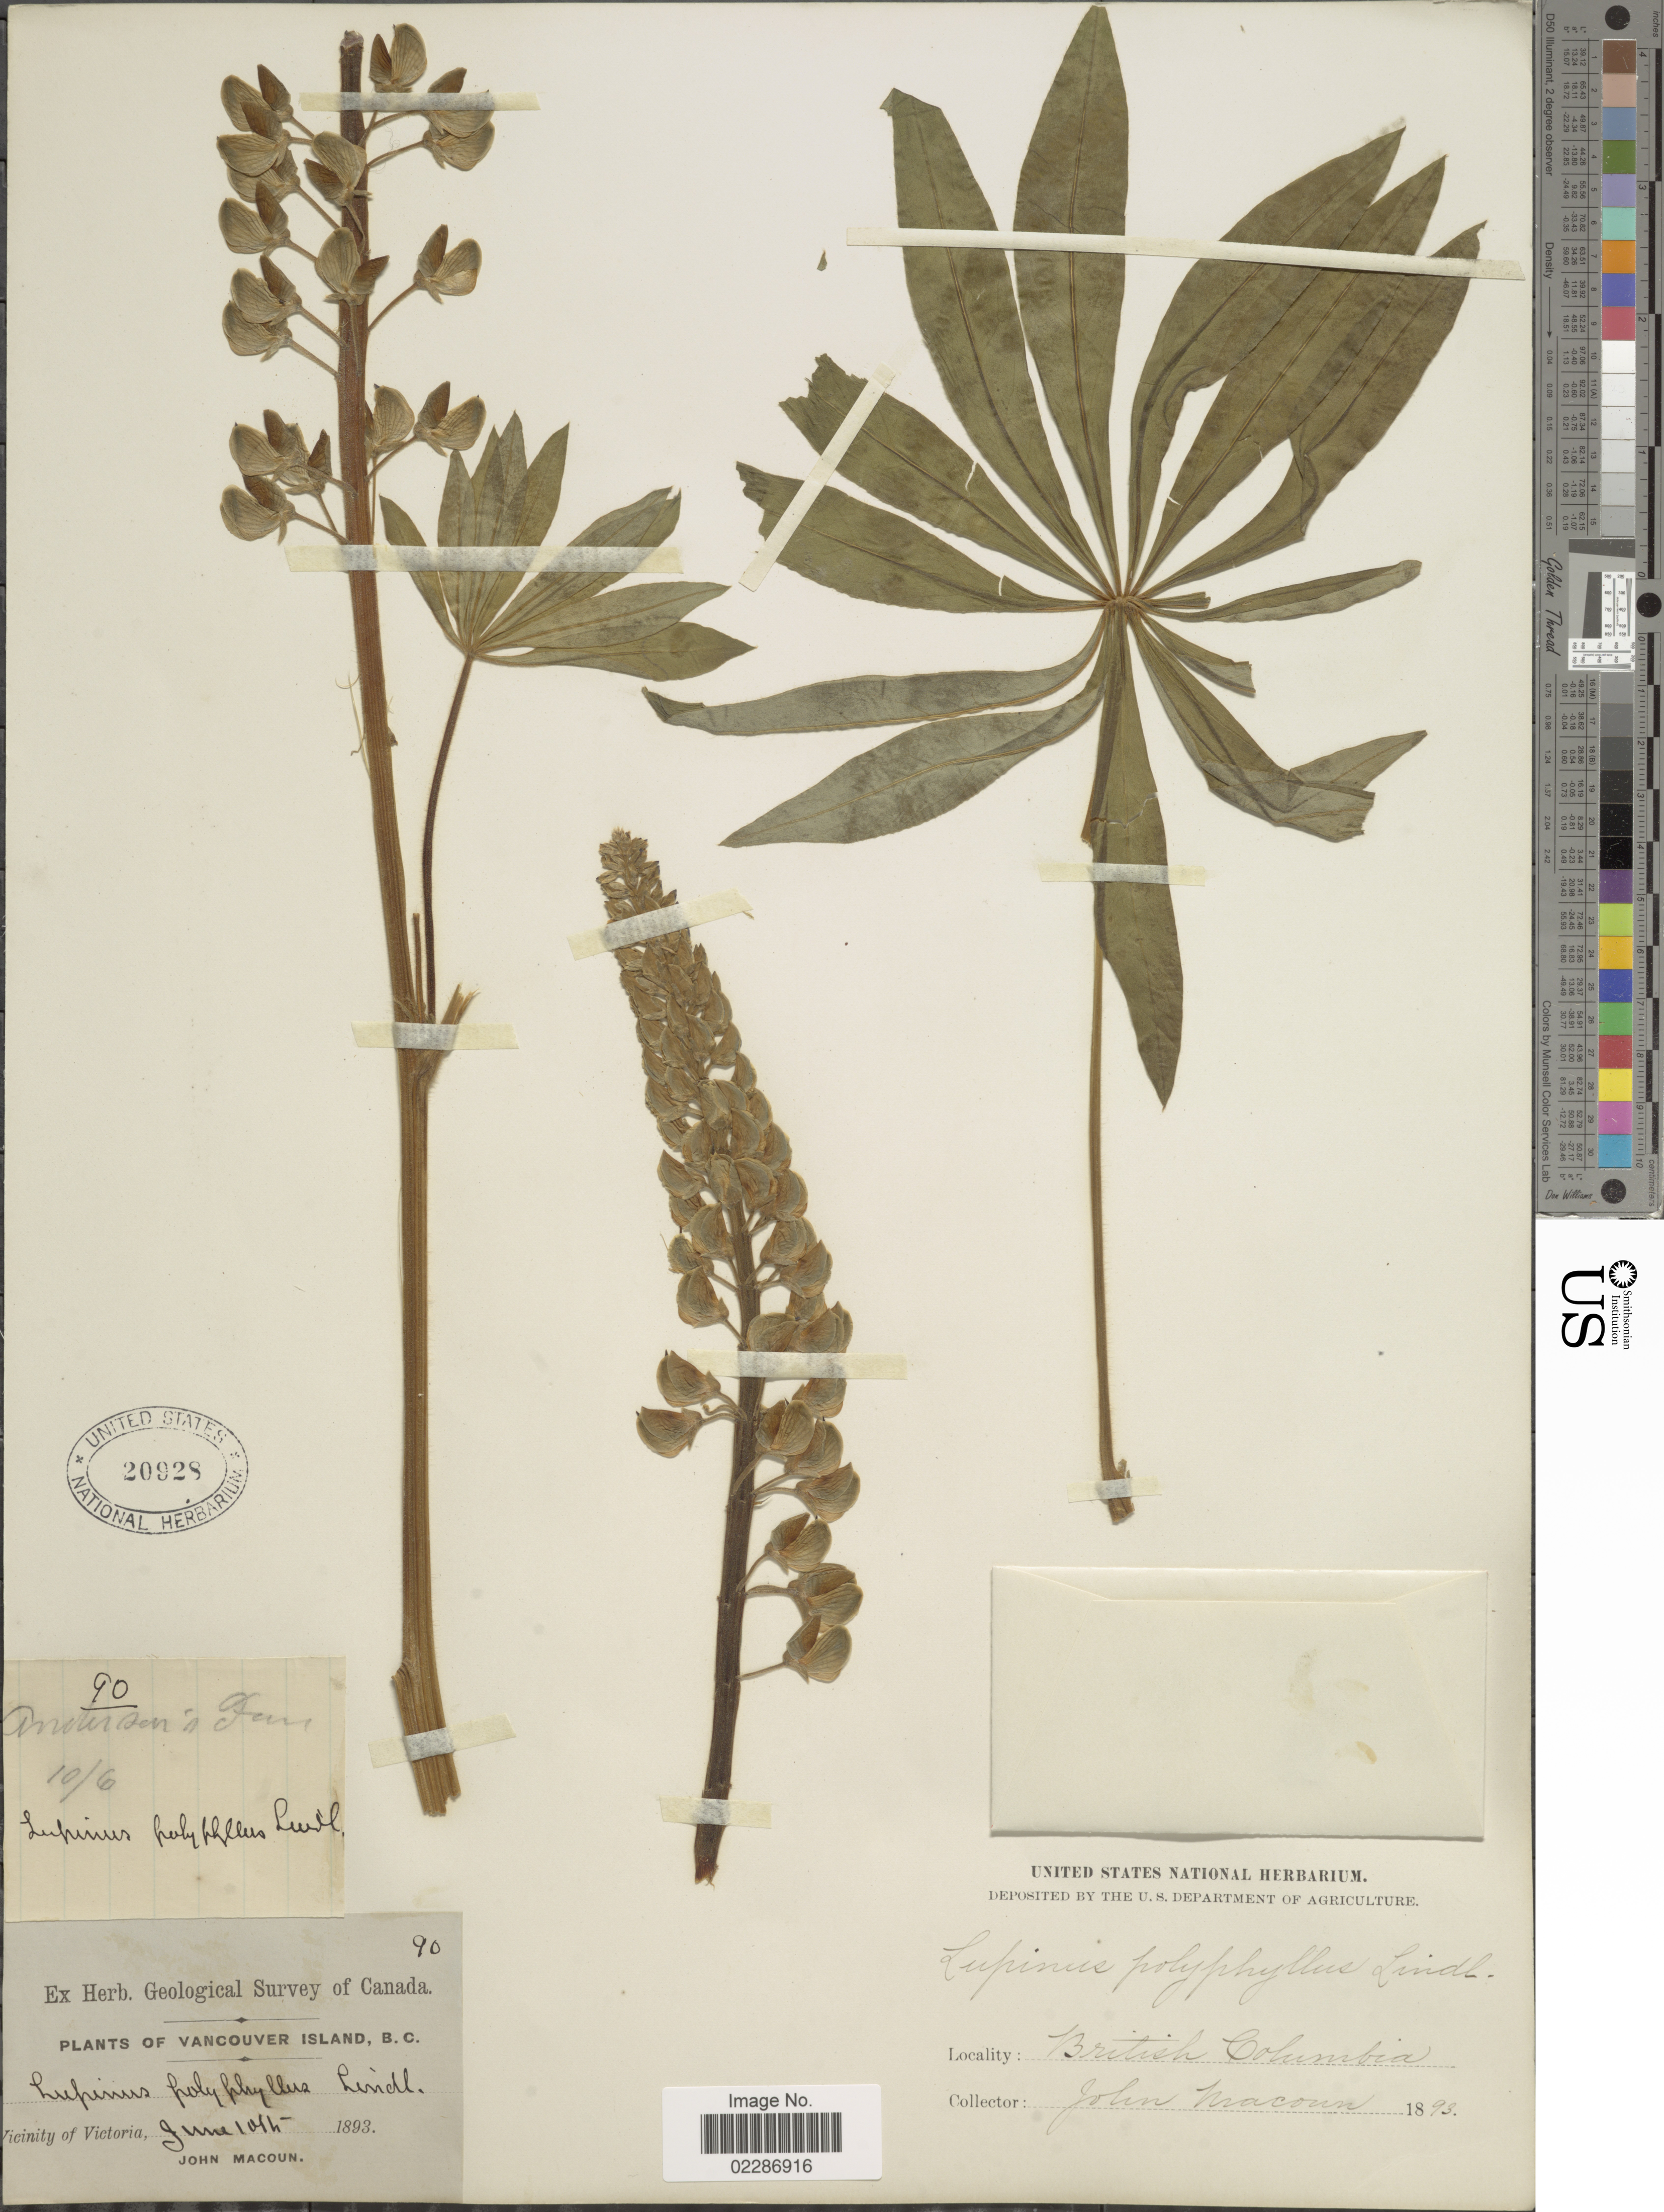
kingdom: Plantae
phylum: Tracheophyta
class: Magnoliopsida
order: Fabales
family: Fabaceae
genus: Lupinus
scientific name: Lupinus polyphyllus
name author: Lindl.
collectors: J. Macoun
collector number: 90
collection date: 1893-06-10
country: Canada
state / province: British Columbia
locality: Vancouver Island, B.C., vicinity of Victoria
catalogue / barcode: US 20928